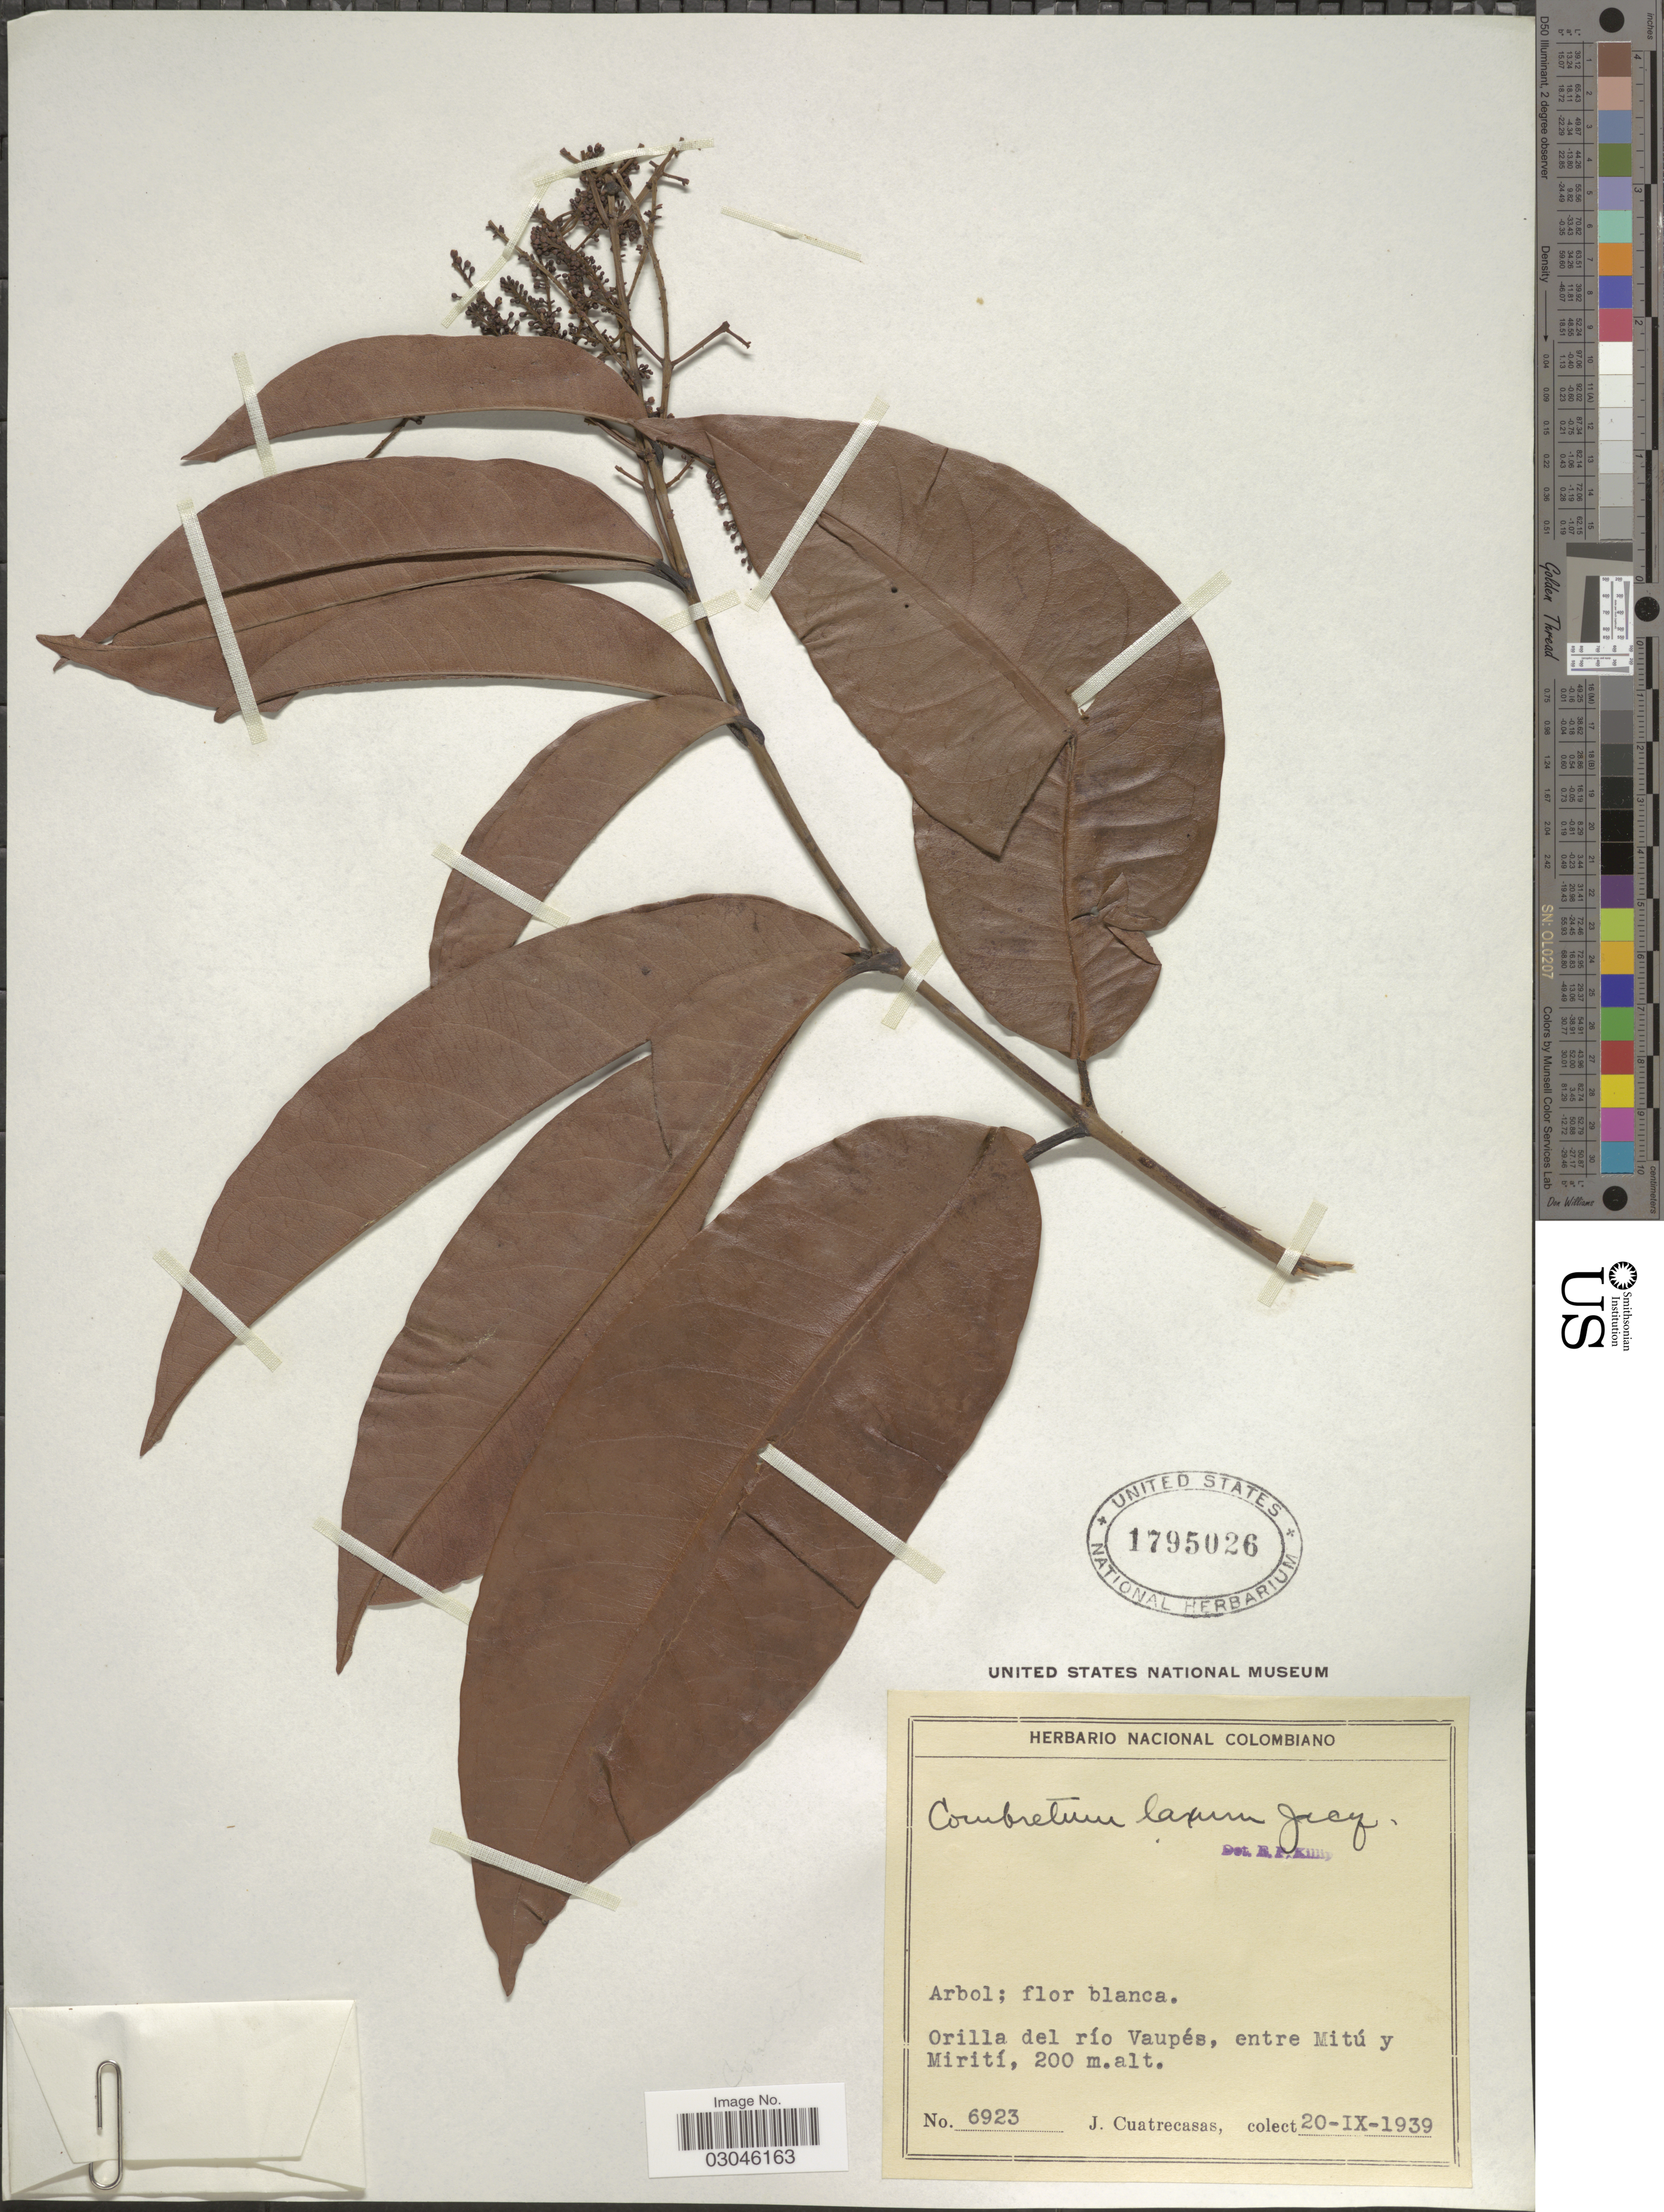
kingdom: Plantae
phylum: Tracheophyta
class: Magnoliopsida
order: Myrtales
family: Combretaceae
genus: Combretum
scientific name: Combretum laxum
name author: Jacq.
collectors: J. Cuatrecasas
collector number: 6923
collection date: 1939-09-20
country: Colombia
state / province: Vaupés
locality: Orilla del río Vaupés, entre Mitú y Mirití.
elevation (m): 200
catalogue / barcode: US 1795026